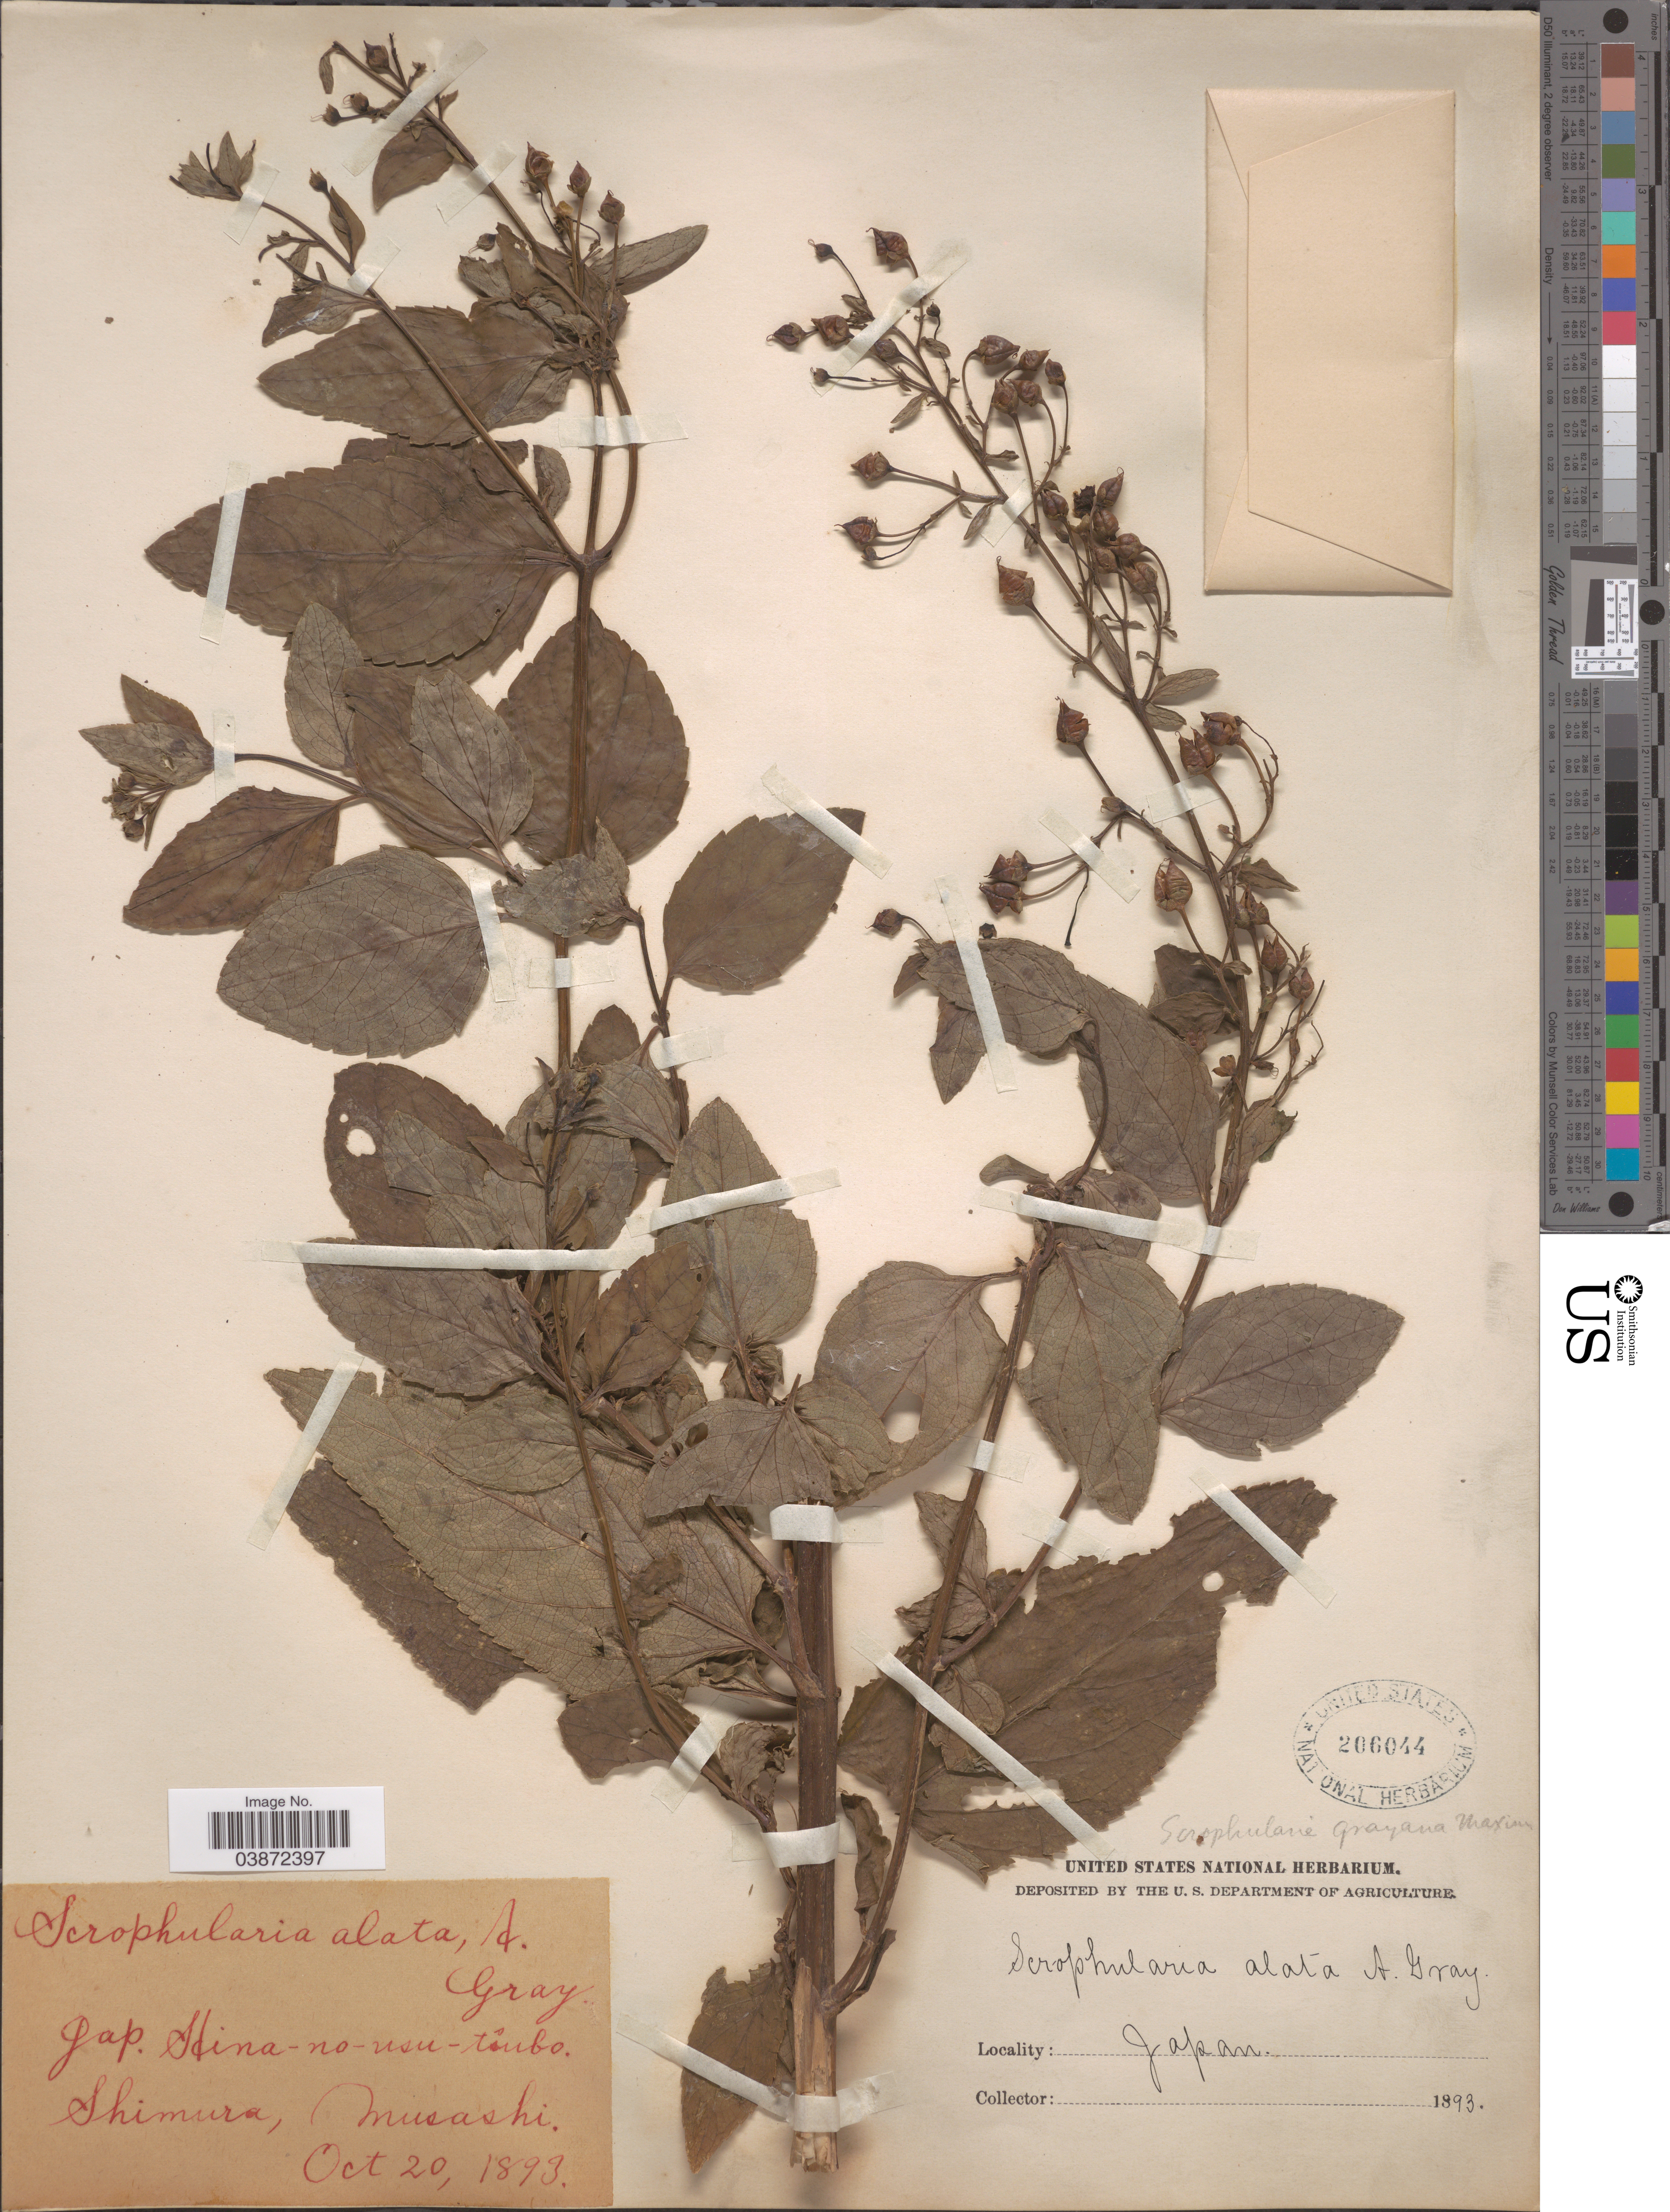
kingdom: Plantae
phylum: Tracheophyta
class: Magnoliopsida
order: Lamiales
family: Scrophulariaceae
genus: Scrophularia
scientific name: Scrophularia grayana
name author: Maxim. ex Kom.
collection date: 1893-10-20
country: Japan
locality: Shimura, Musashi.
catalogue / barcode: US 206044